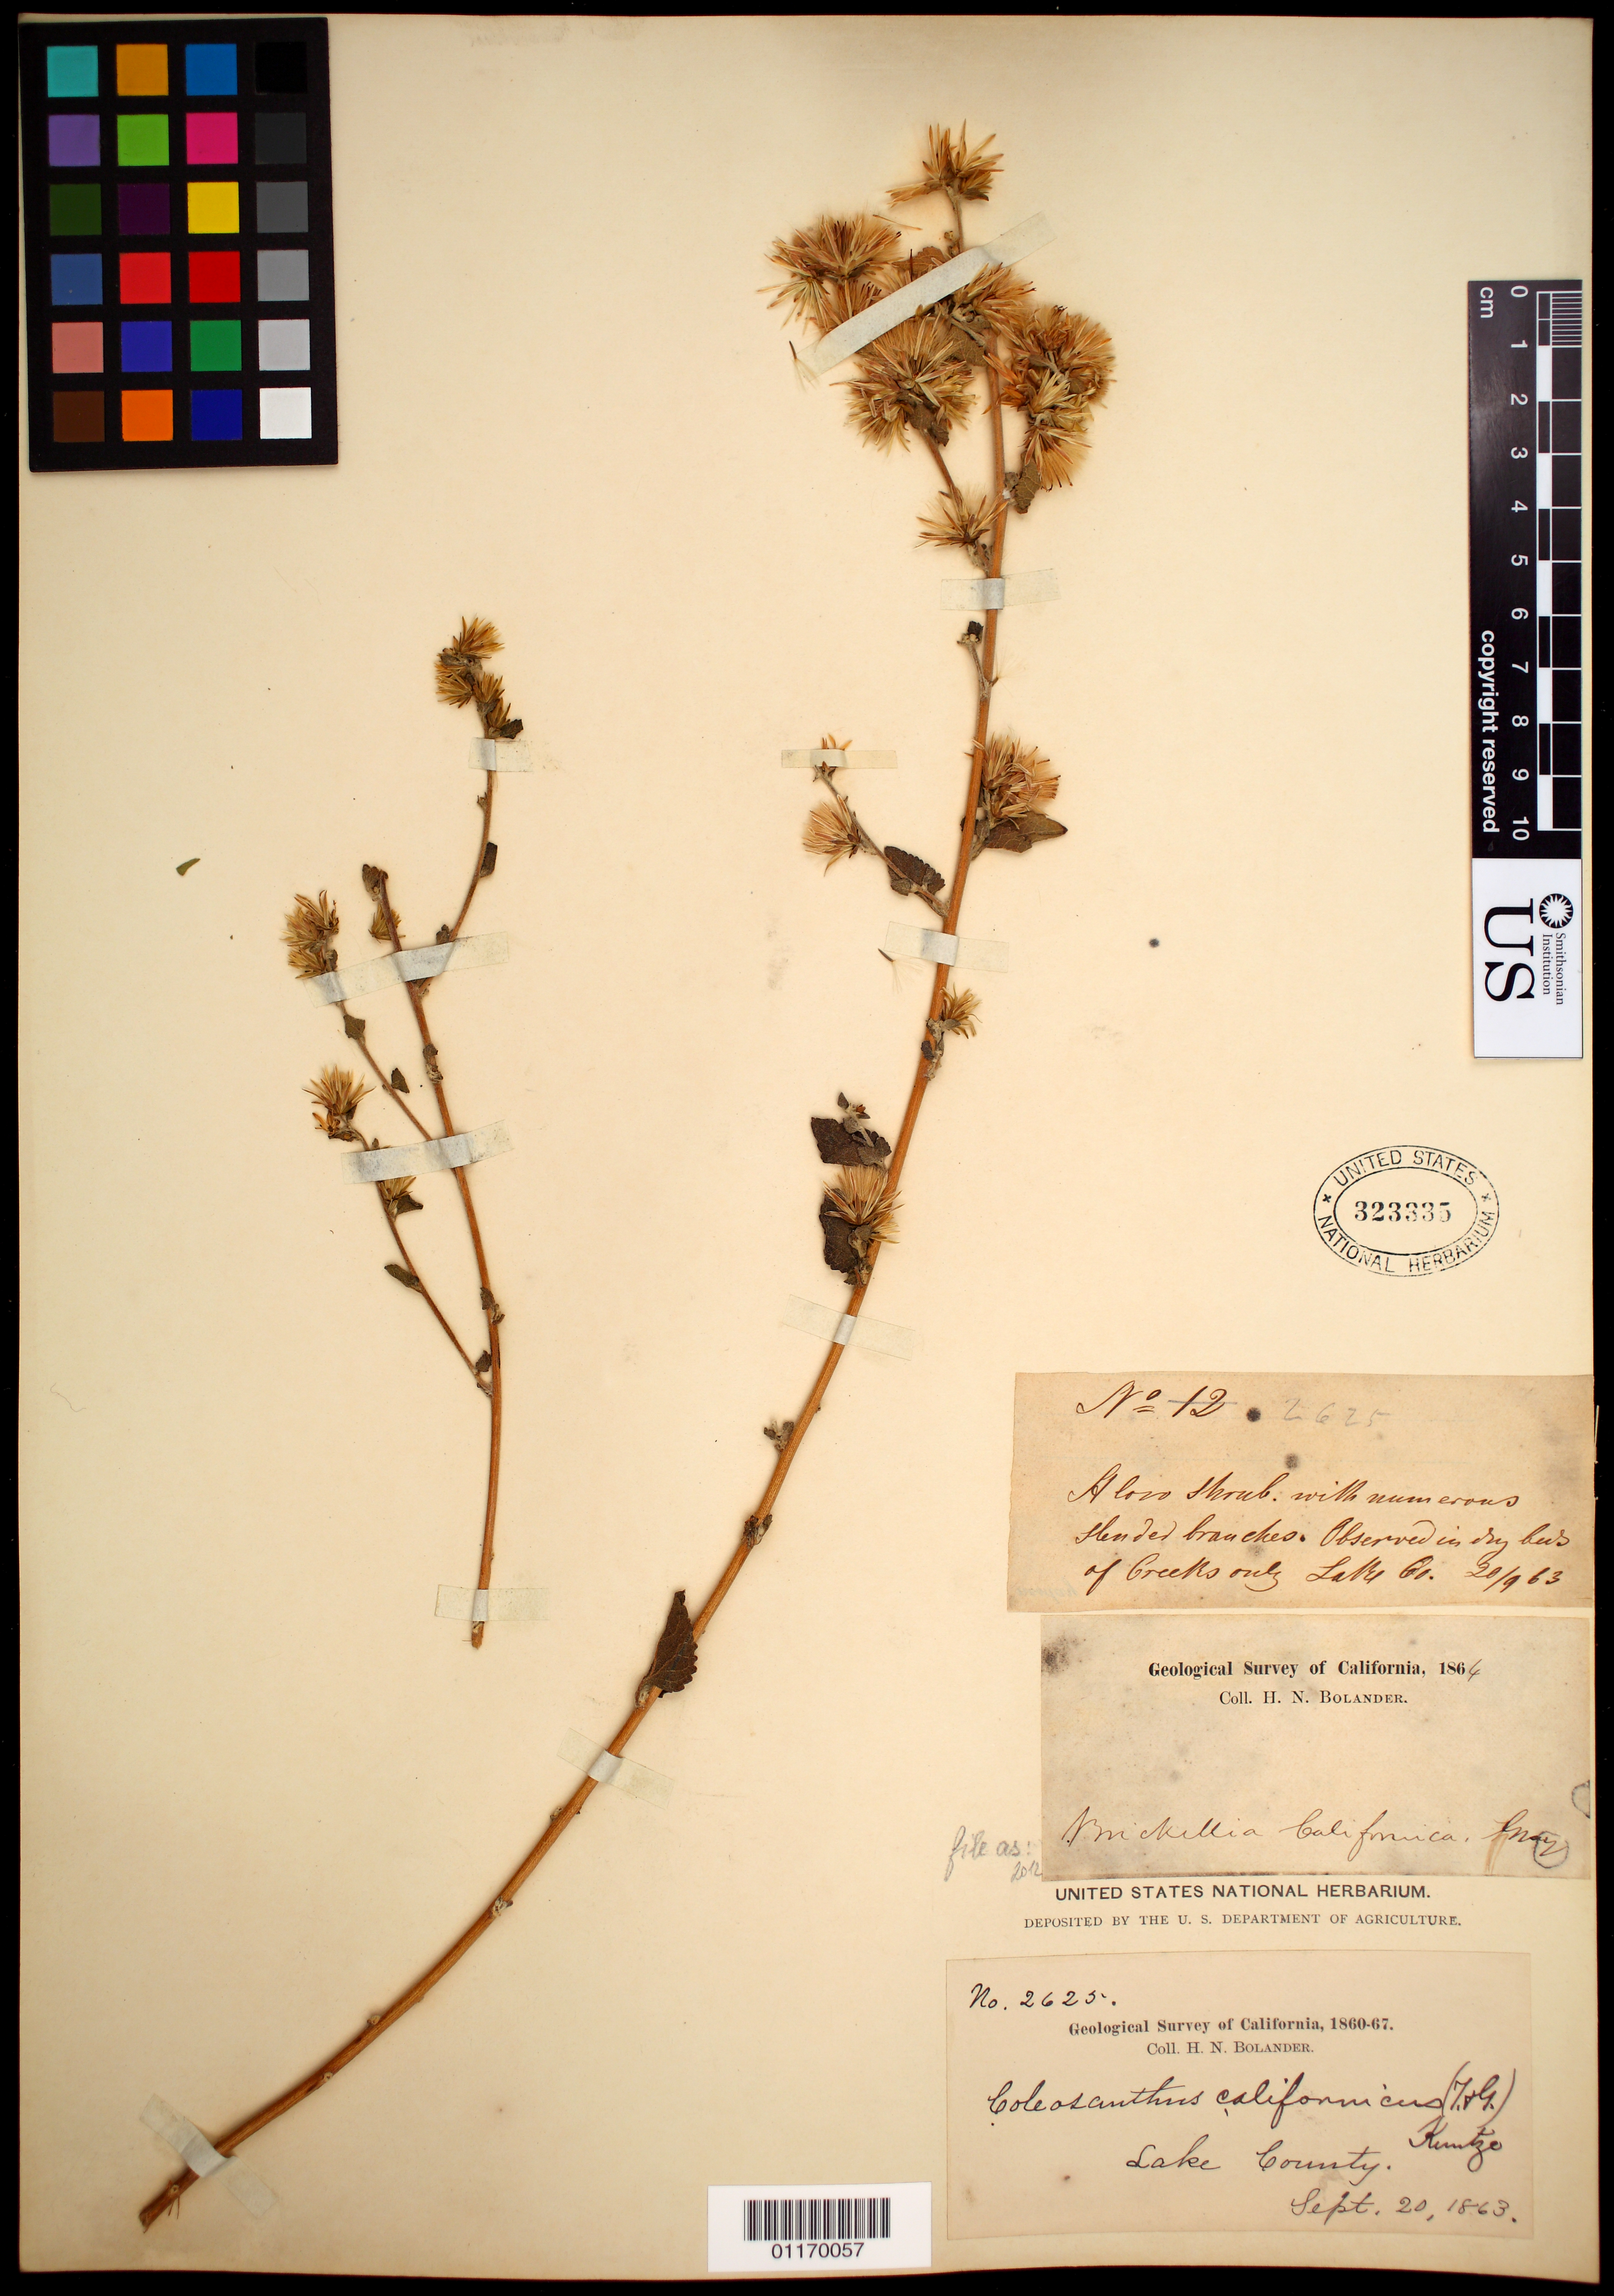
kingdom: Plantae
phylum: Tracheophyta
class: Magnoliopsida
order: Asterales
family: Asteraceae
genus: Brickellia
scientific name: Brickellia californica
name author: (Torr. & A. Gray) A. Gray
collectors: H. Bolander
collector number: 2625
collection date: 1863-09-20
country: United States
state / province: California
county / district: Lake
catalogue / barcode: US 323335